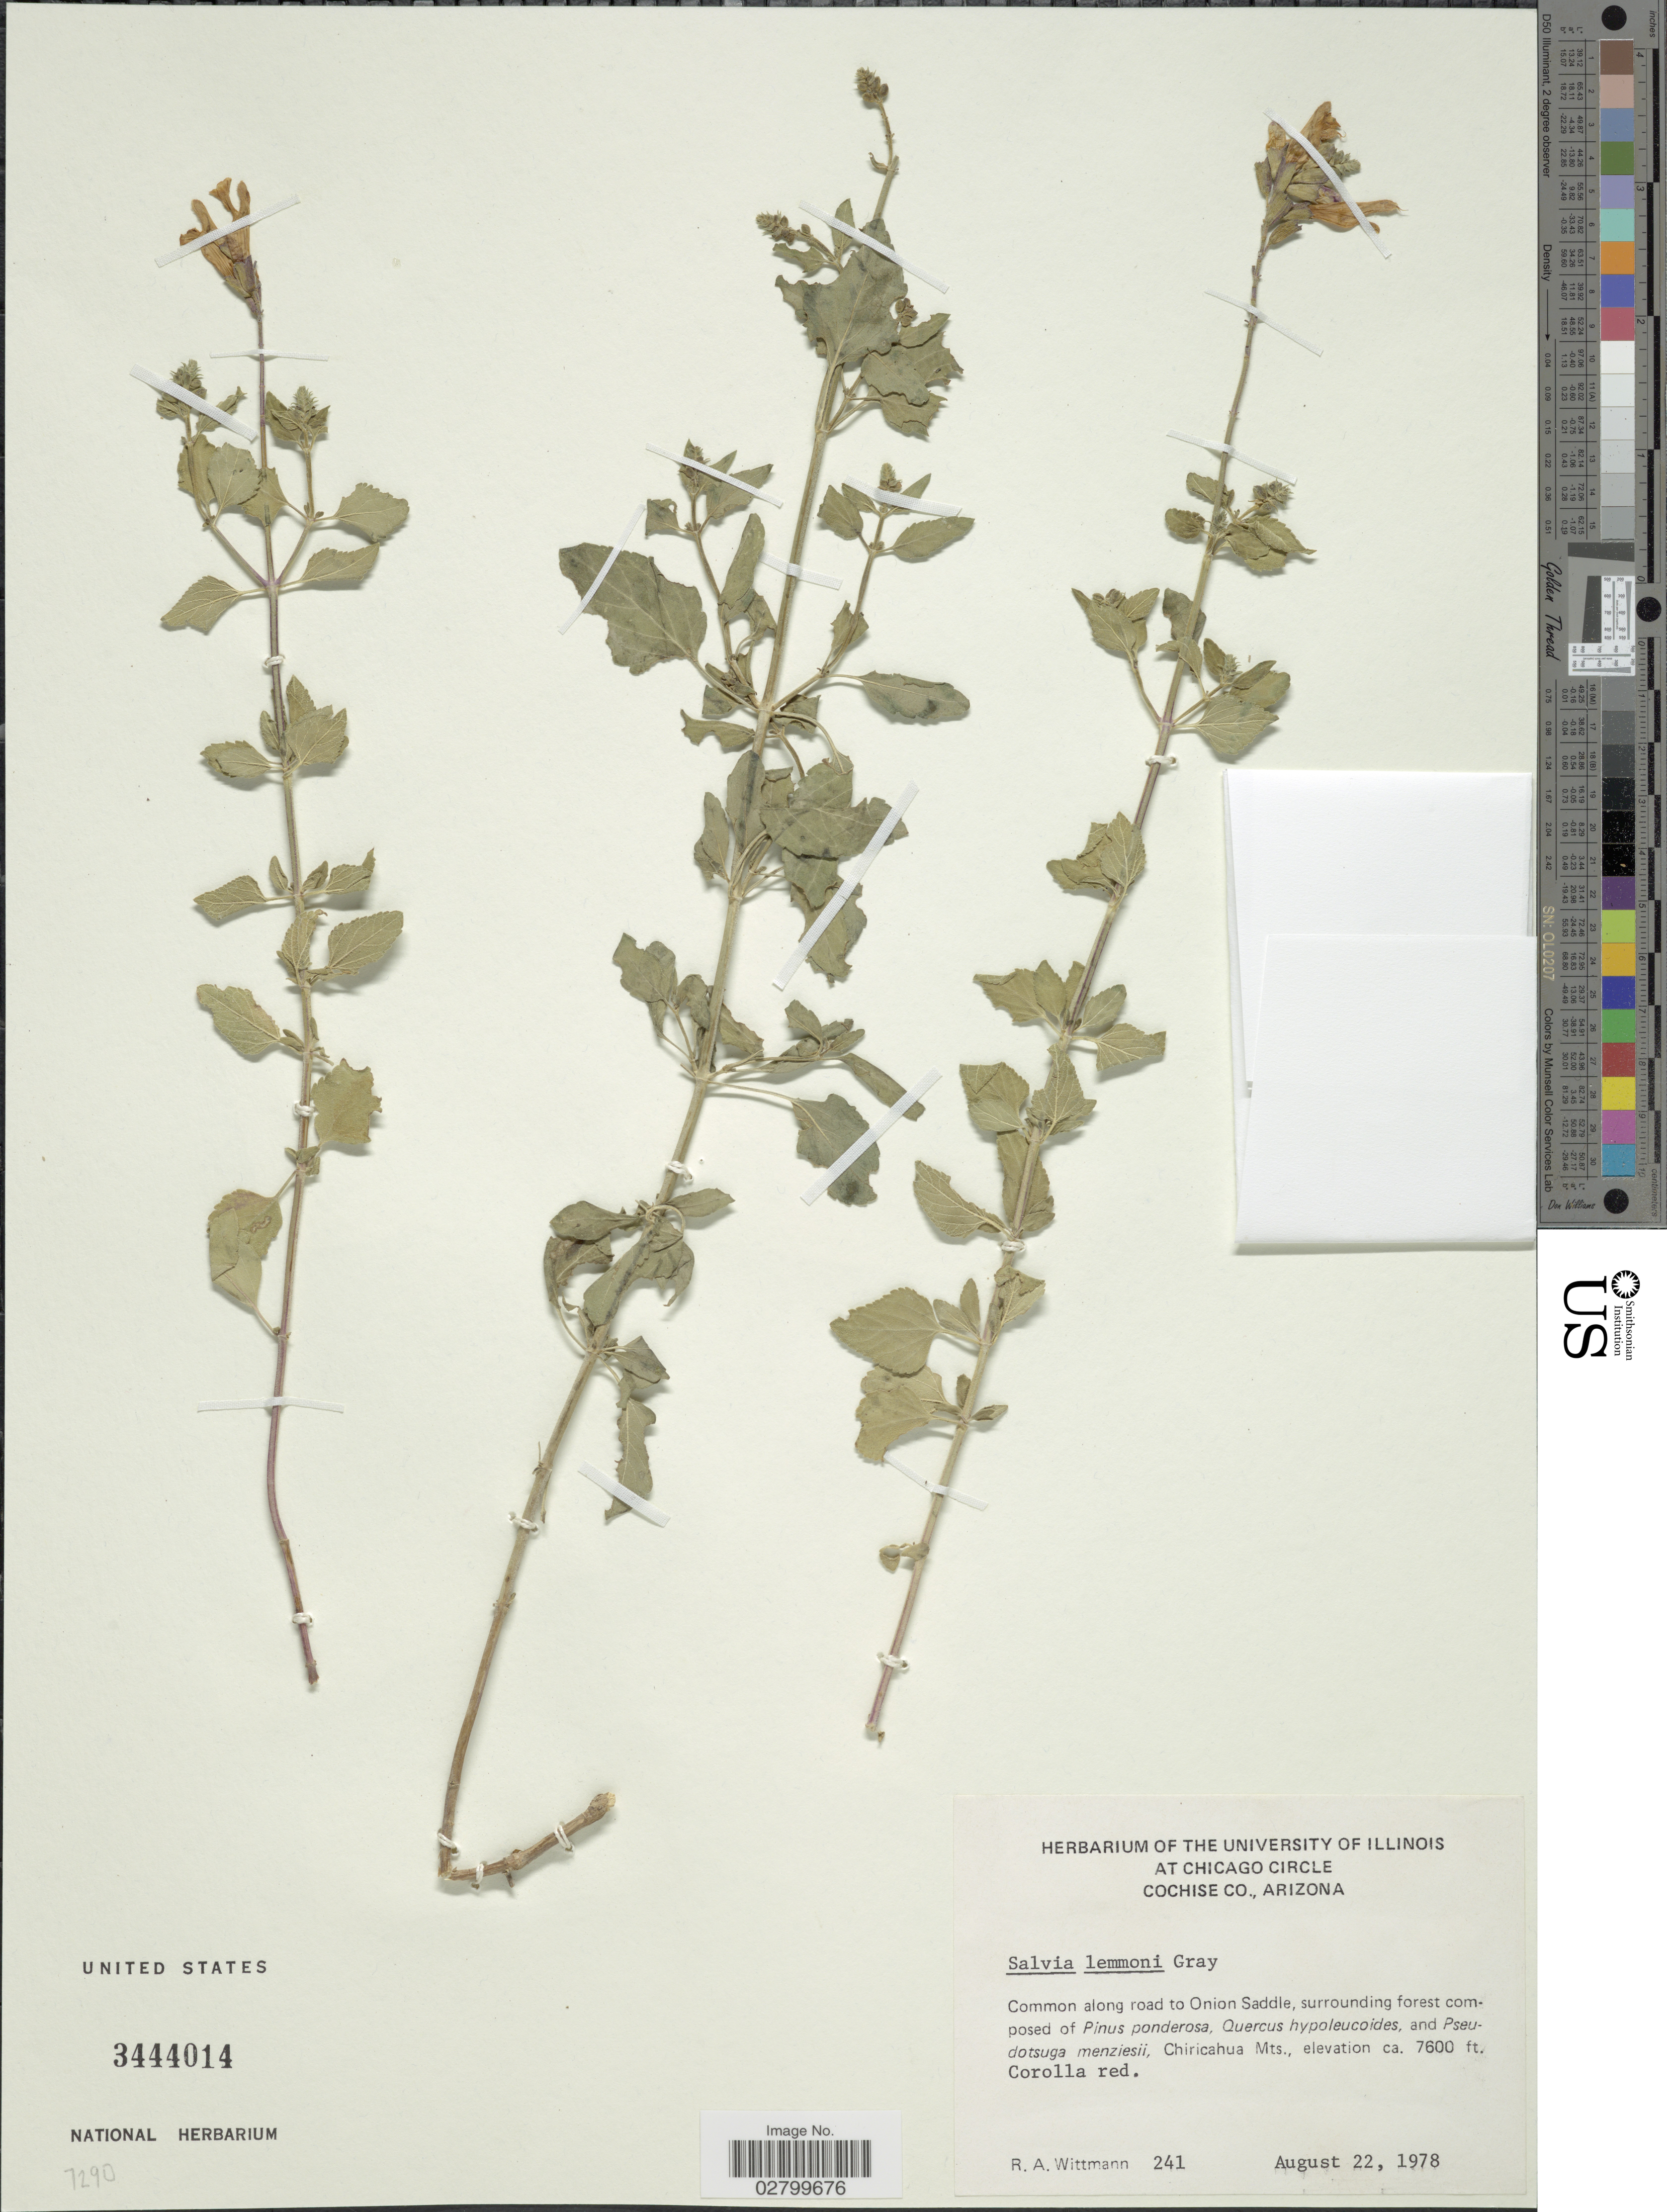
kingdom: Plantae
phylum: Tracheophyta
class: Magnoliopsida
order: Lamiales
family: Lamiaceae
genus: Salvia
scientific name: Salvia lemmonii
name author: A. Gray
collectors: R. Wittmann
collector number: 241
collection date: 1978-08-22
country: United States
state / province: Arizona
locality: Chicago Circle. Cochise Co., Arizona. Common along road to Onion Saddle. Chiricahua Mts.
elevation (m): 2316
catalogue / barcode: US 3444014